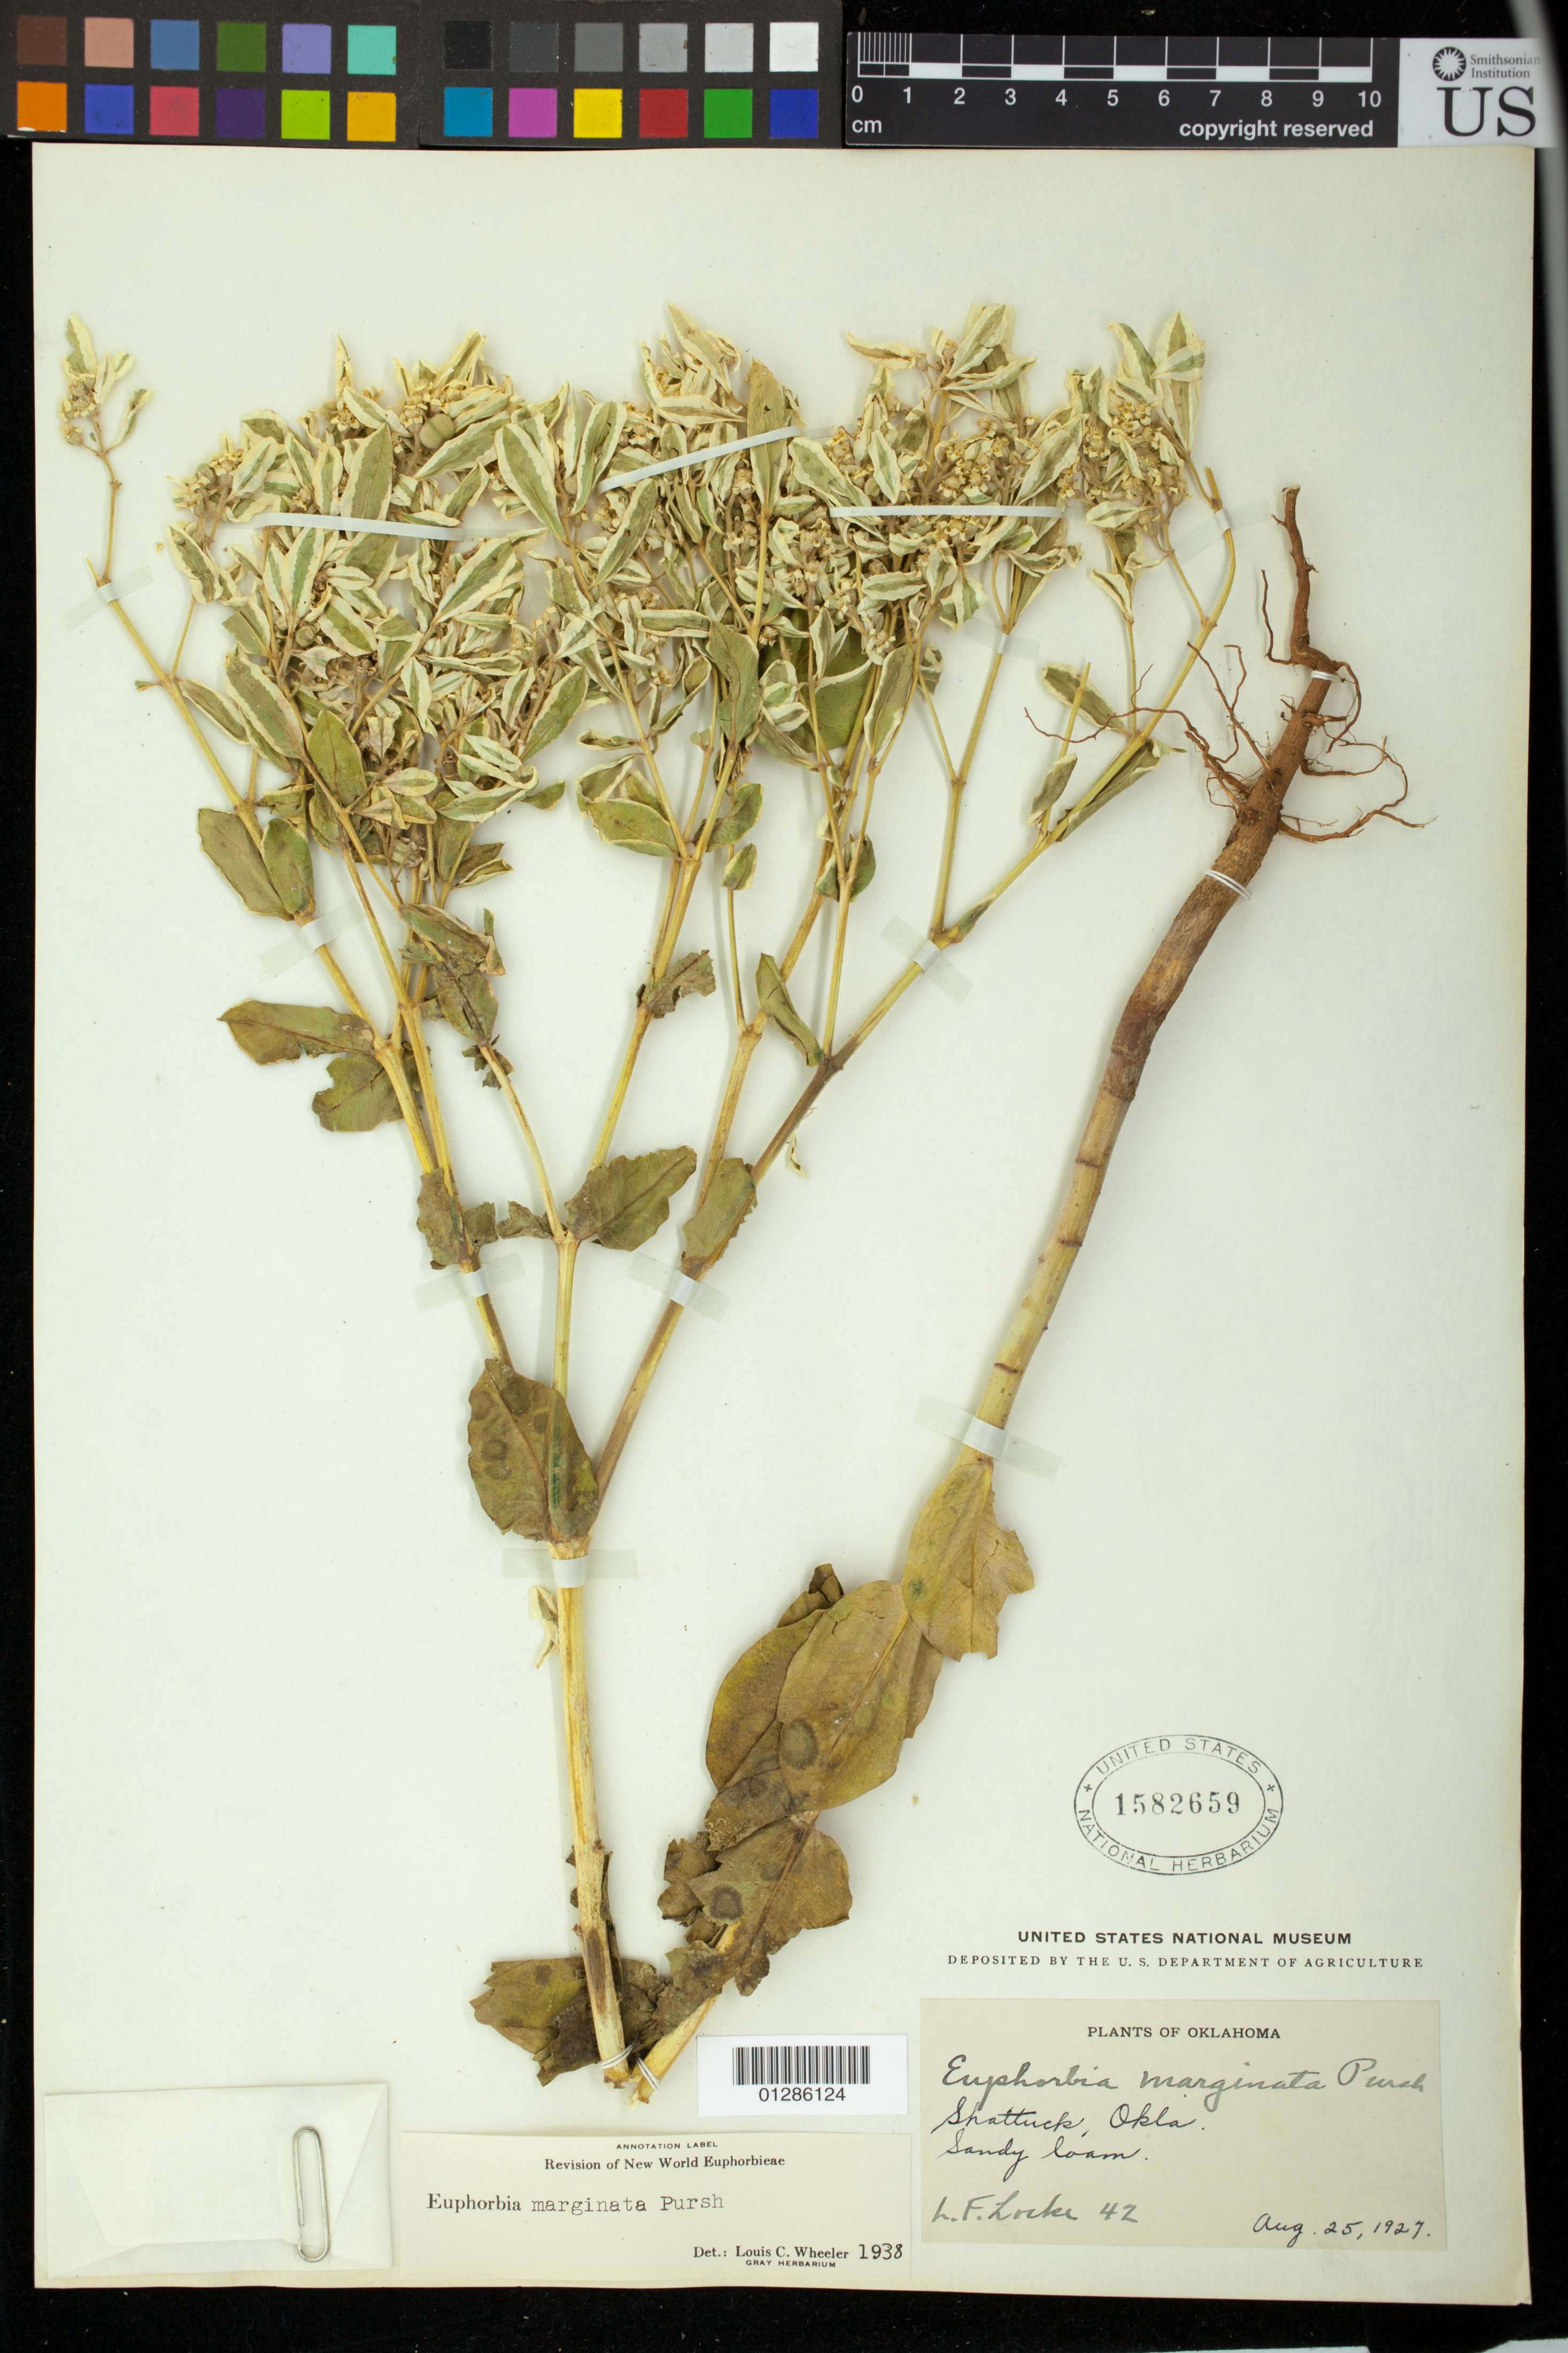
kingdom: Plantae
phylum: Tracheophyta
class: Magnoliopsida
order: Malpighiales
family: Euphorbiaceae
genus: Euphorbia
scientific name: Euphorbia marginata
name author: Pursh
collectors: L. Locke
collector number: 42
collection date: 1927-08-25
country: United States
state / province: Oklahoma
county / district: Ellis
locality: Shattuck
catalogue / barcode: US 1582659